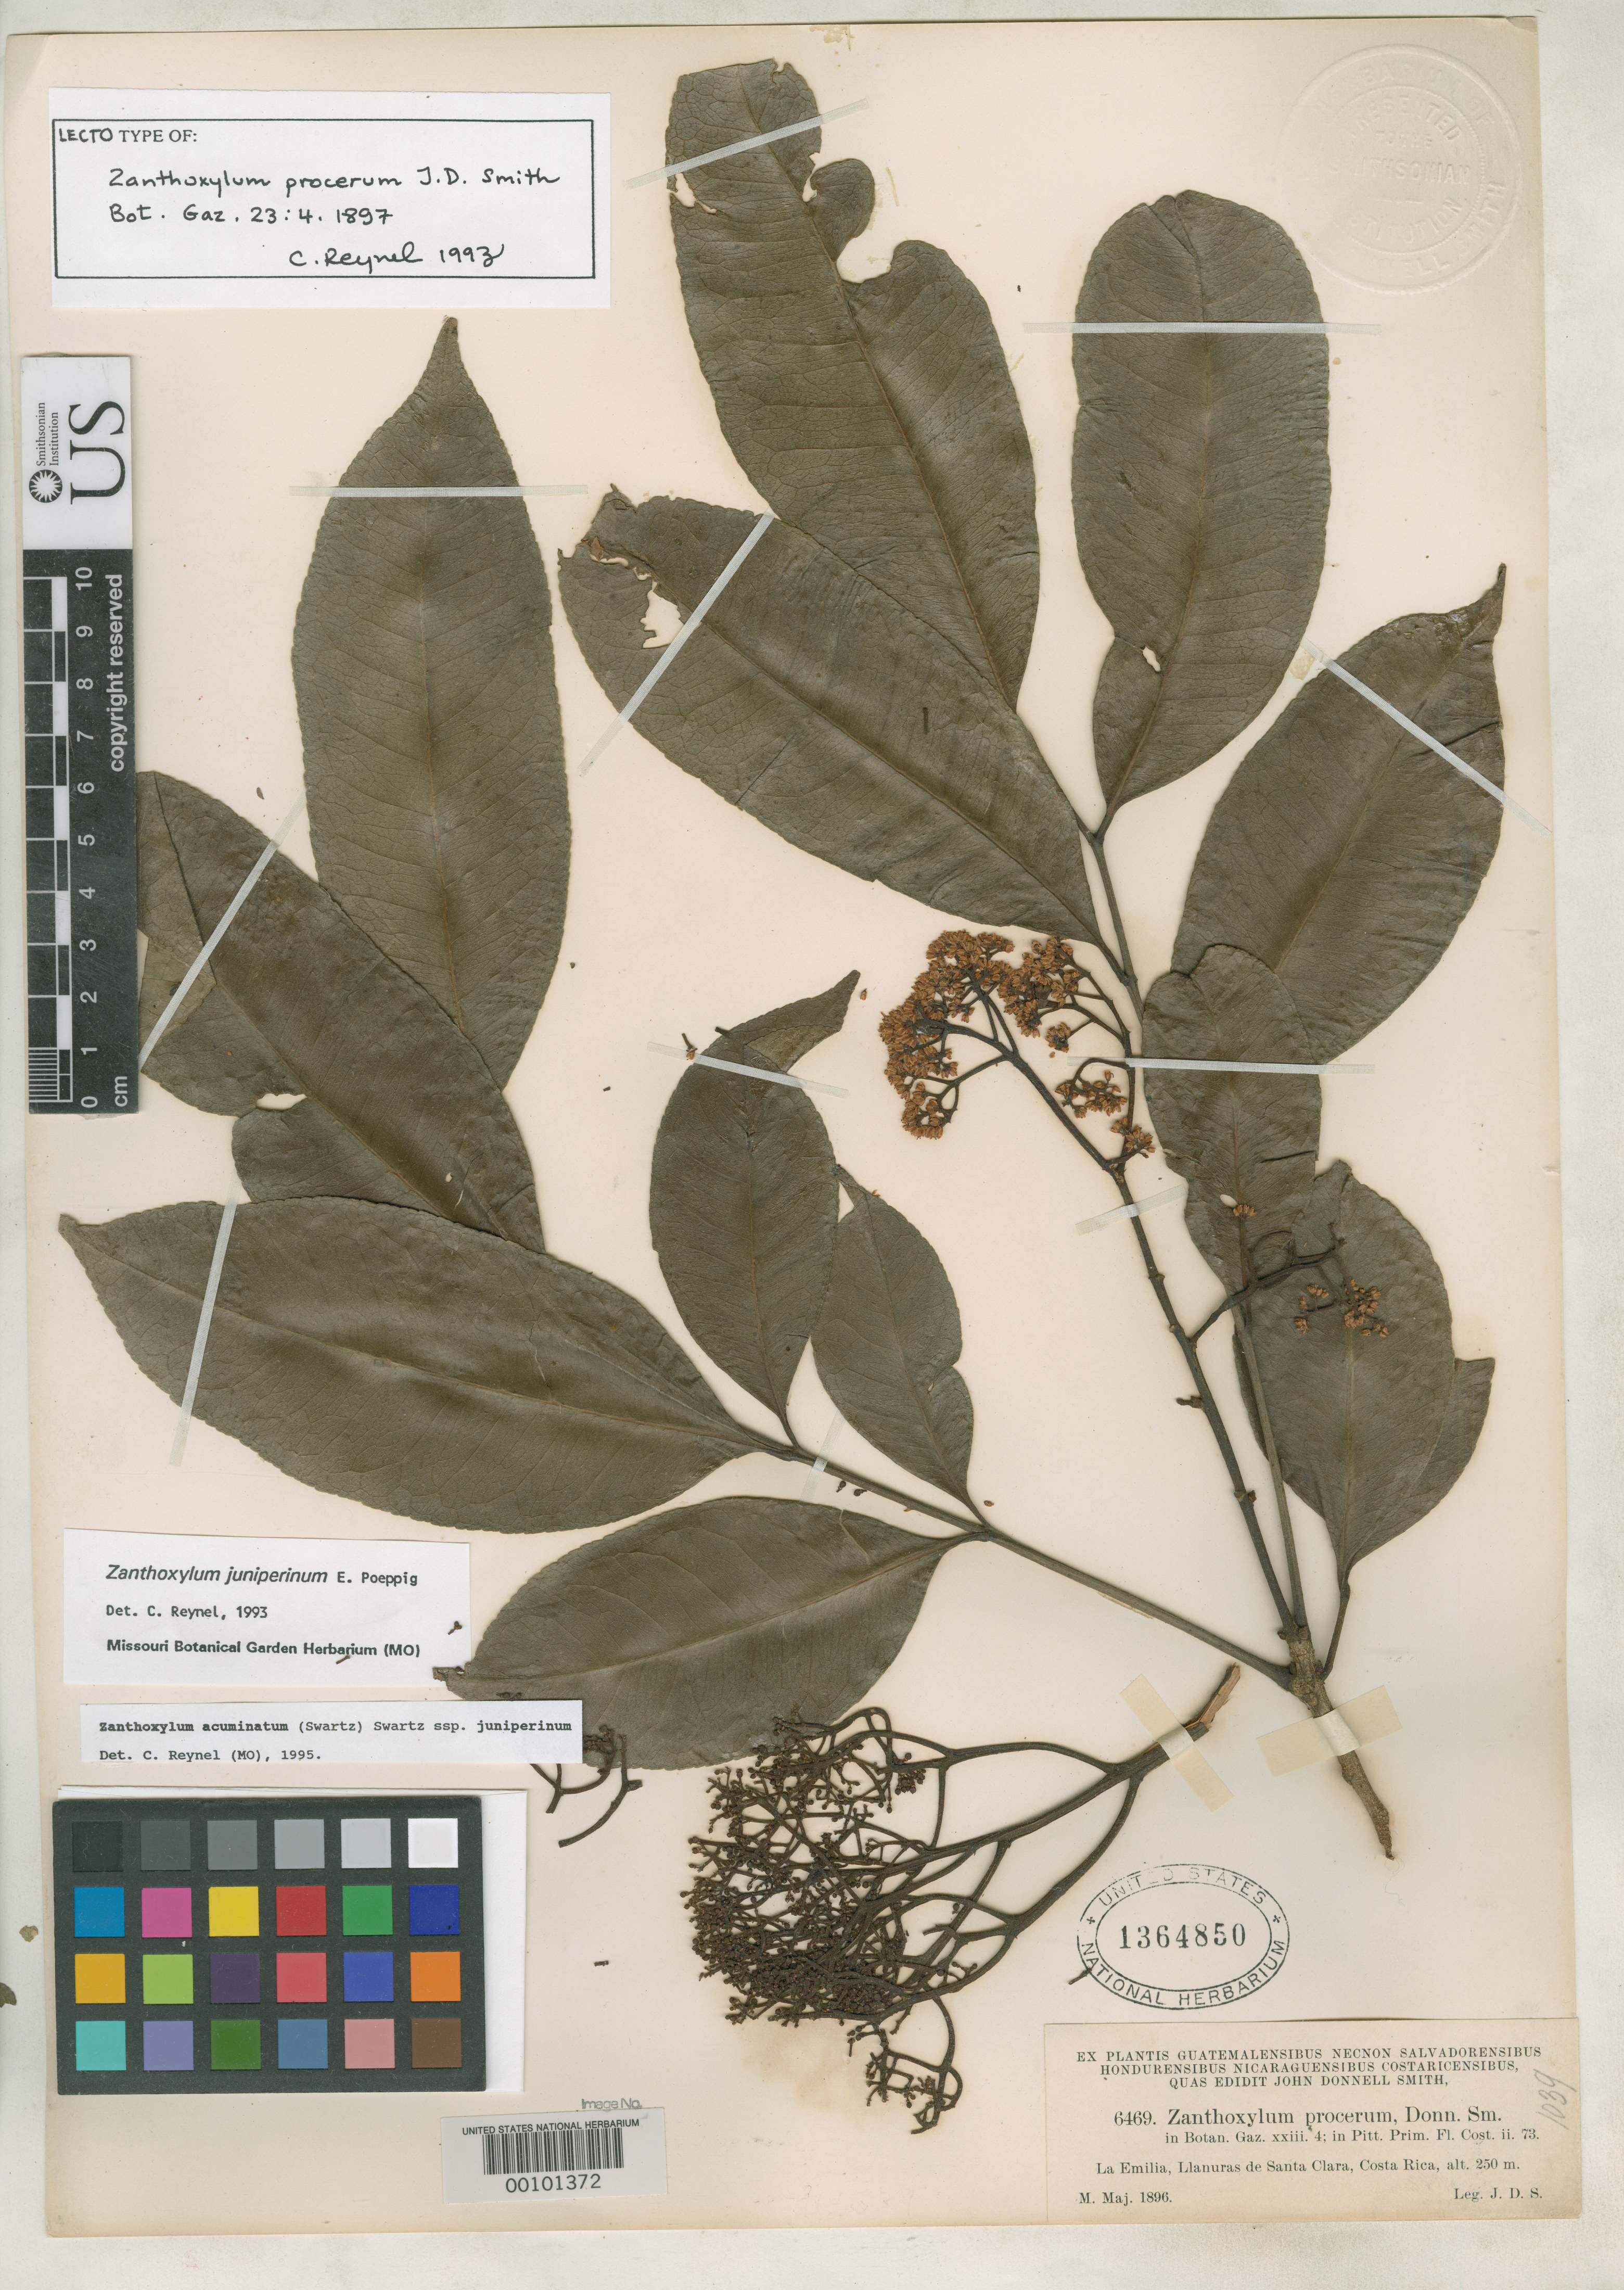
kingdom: Plantae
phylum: Tracheophyta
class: Magnoliopsida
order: Sapindales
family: Rutaceae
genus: Zanthoxylum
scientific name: Zanthoxylum procerum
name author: Donn. Sm.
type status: Syntype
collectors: A. Tonduz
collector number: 6469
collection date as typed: May 1896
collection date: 1896-05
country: Costa Rica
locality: La Emilia, llanos de Santa Clara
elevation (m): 250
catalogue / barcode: US 1364850